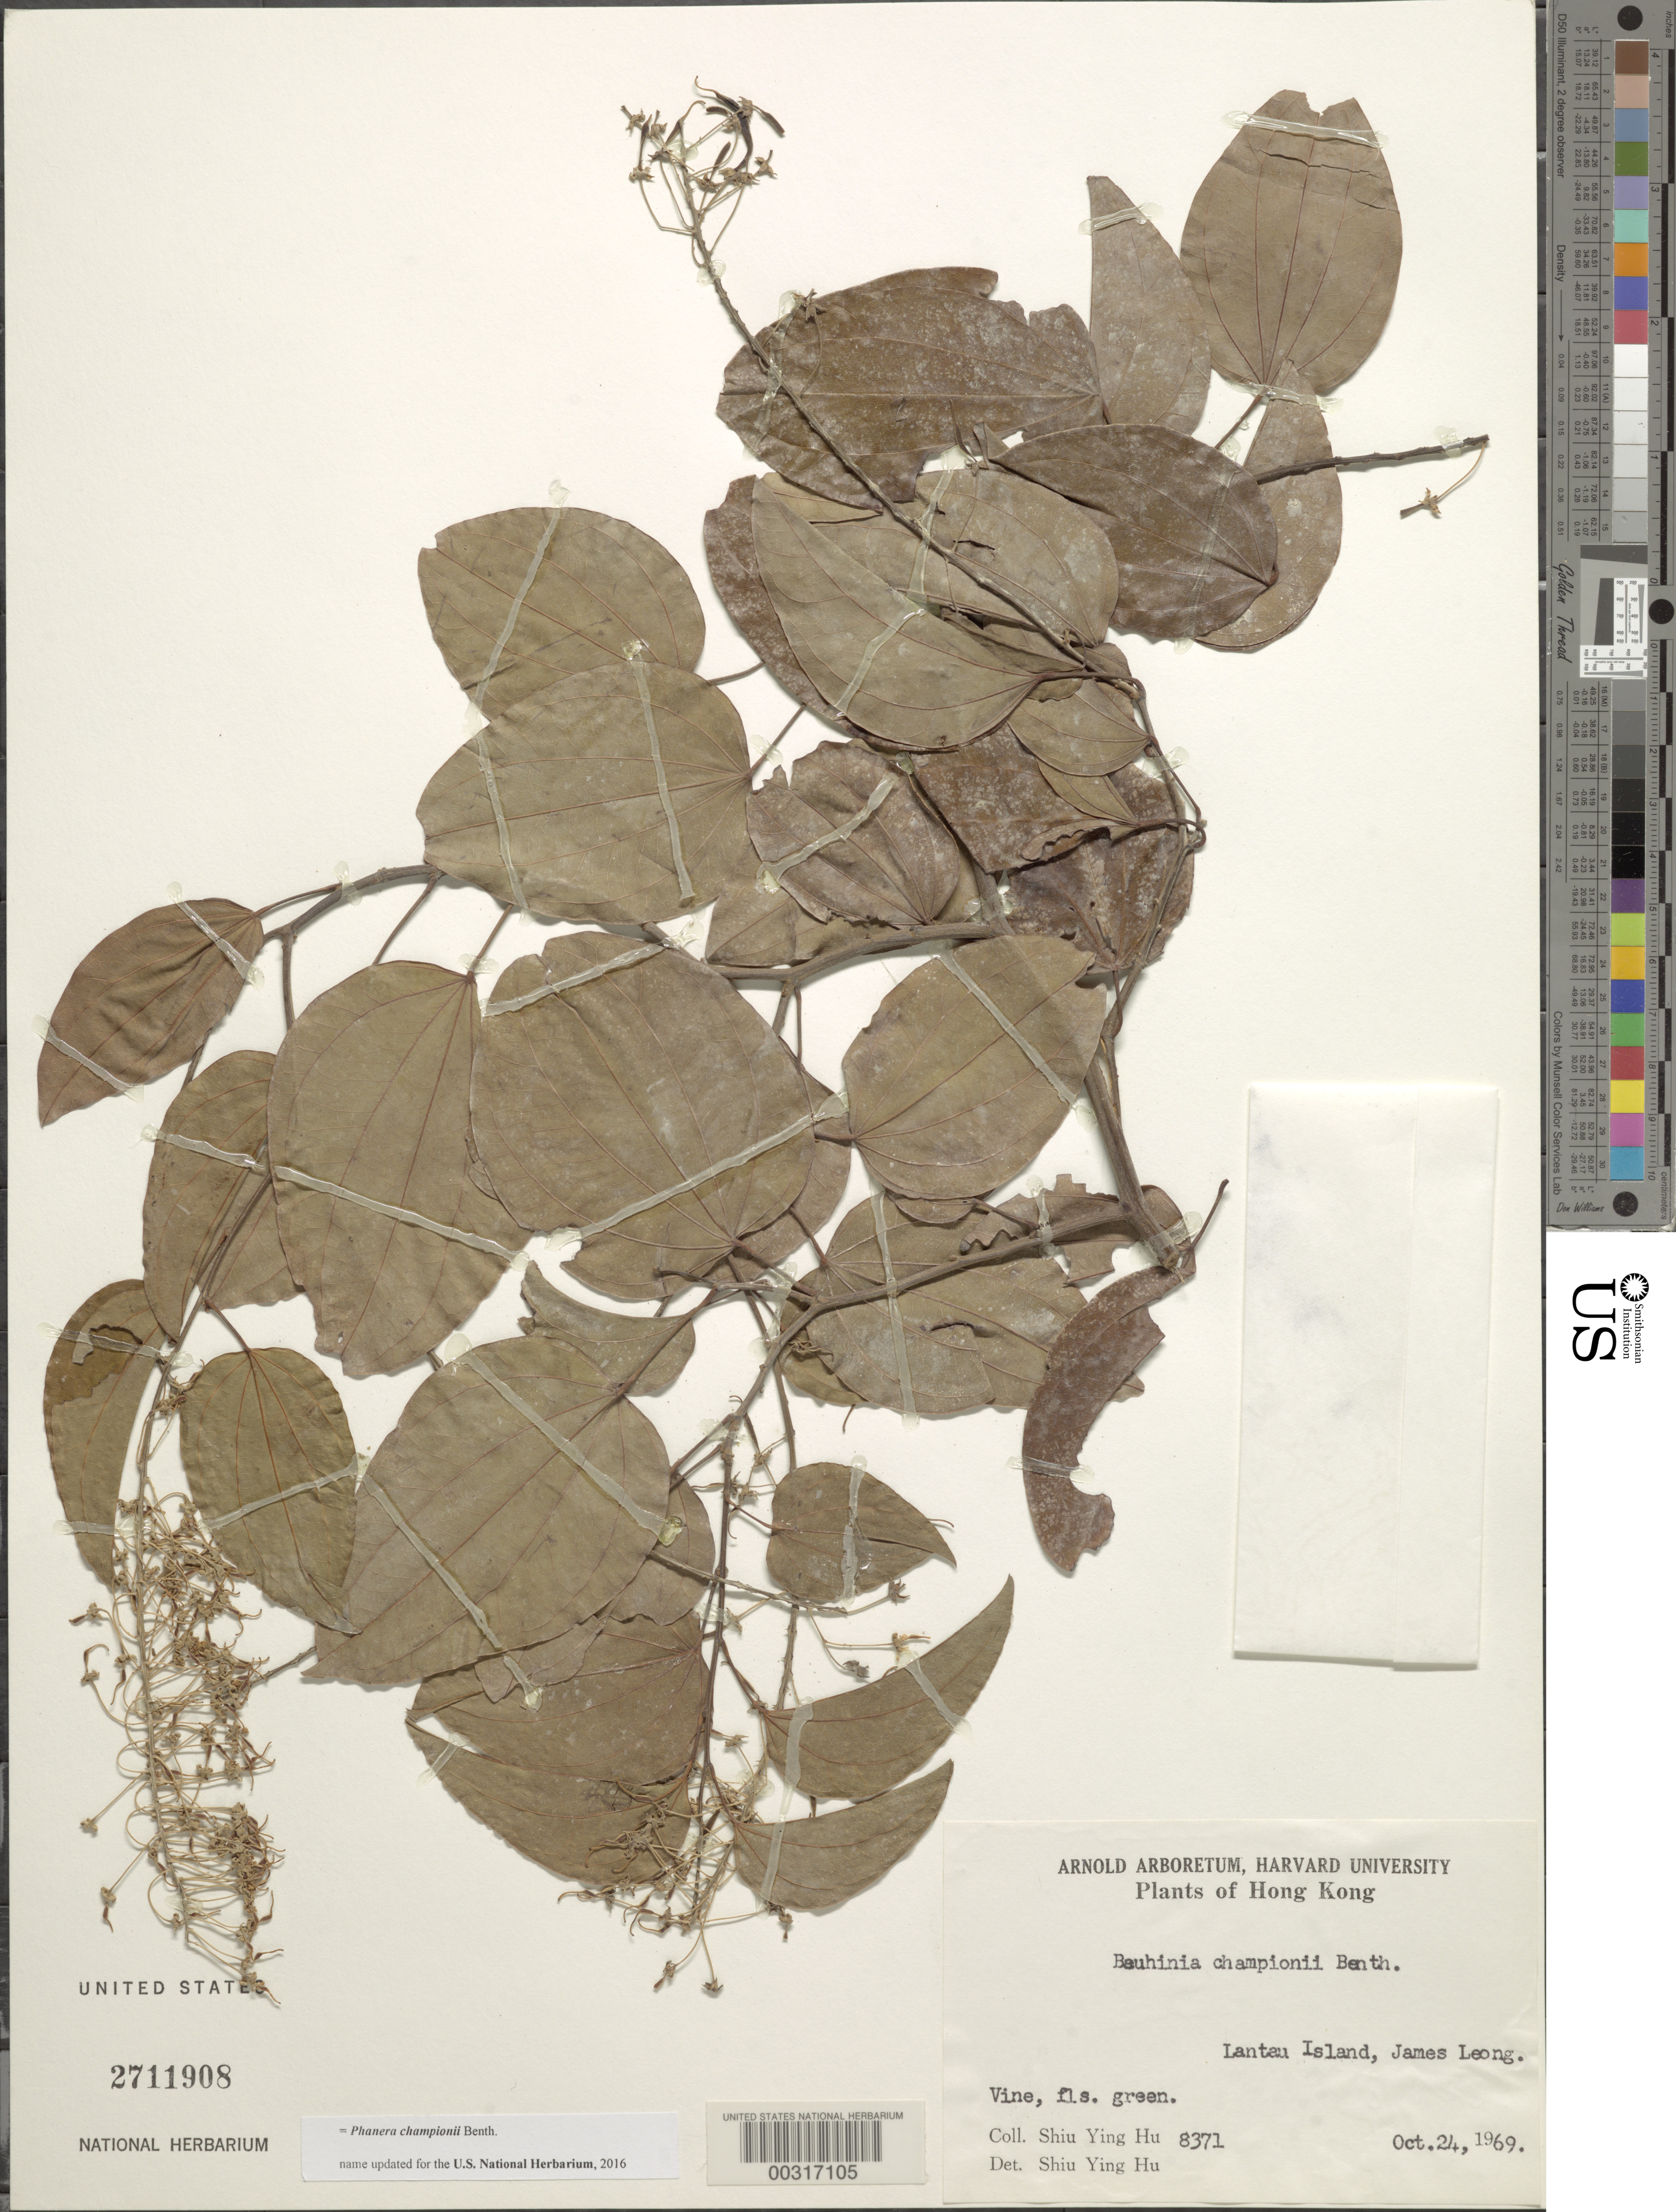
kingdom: Plantae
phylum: Tracheophyta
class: Magnoliopsida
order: Fabales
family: Fabaceae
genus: Phanera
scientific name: Phanera championii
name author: Benth.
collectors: S. Y. Hu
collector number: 8371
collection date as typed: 24 Oct 1969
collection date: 1969-10-24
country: China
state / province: Hong Kong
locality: Lantau island, james leong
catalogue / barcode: US 2711908